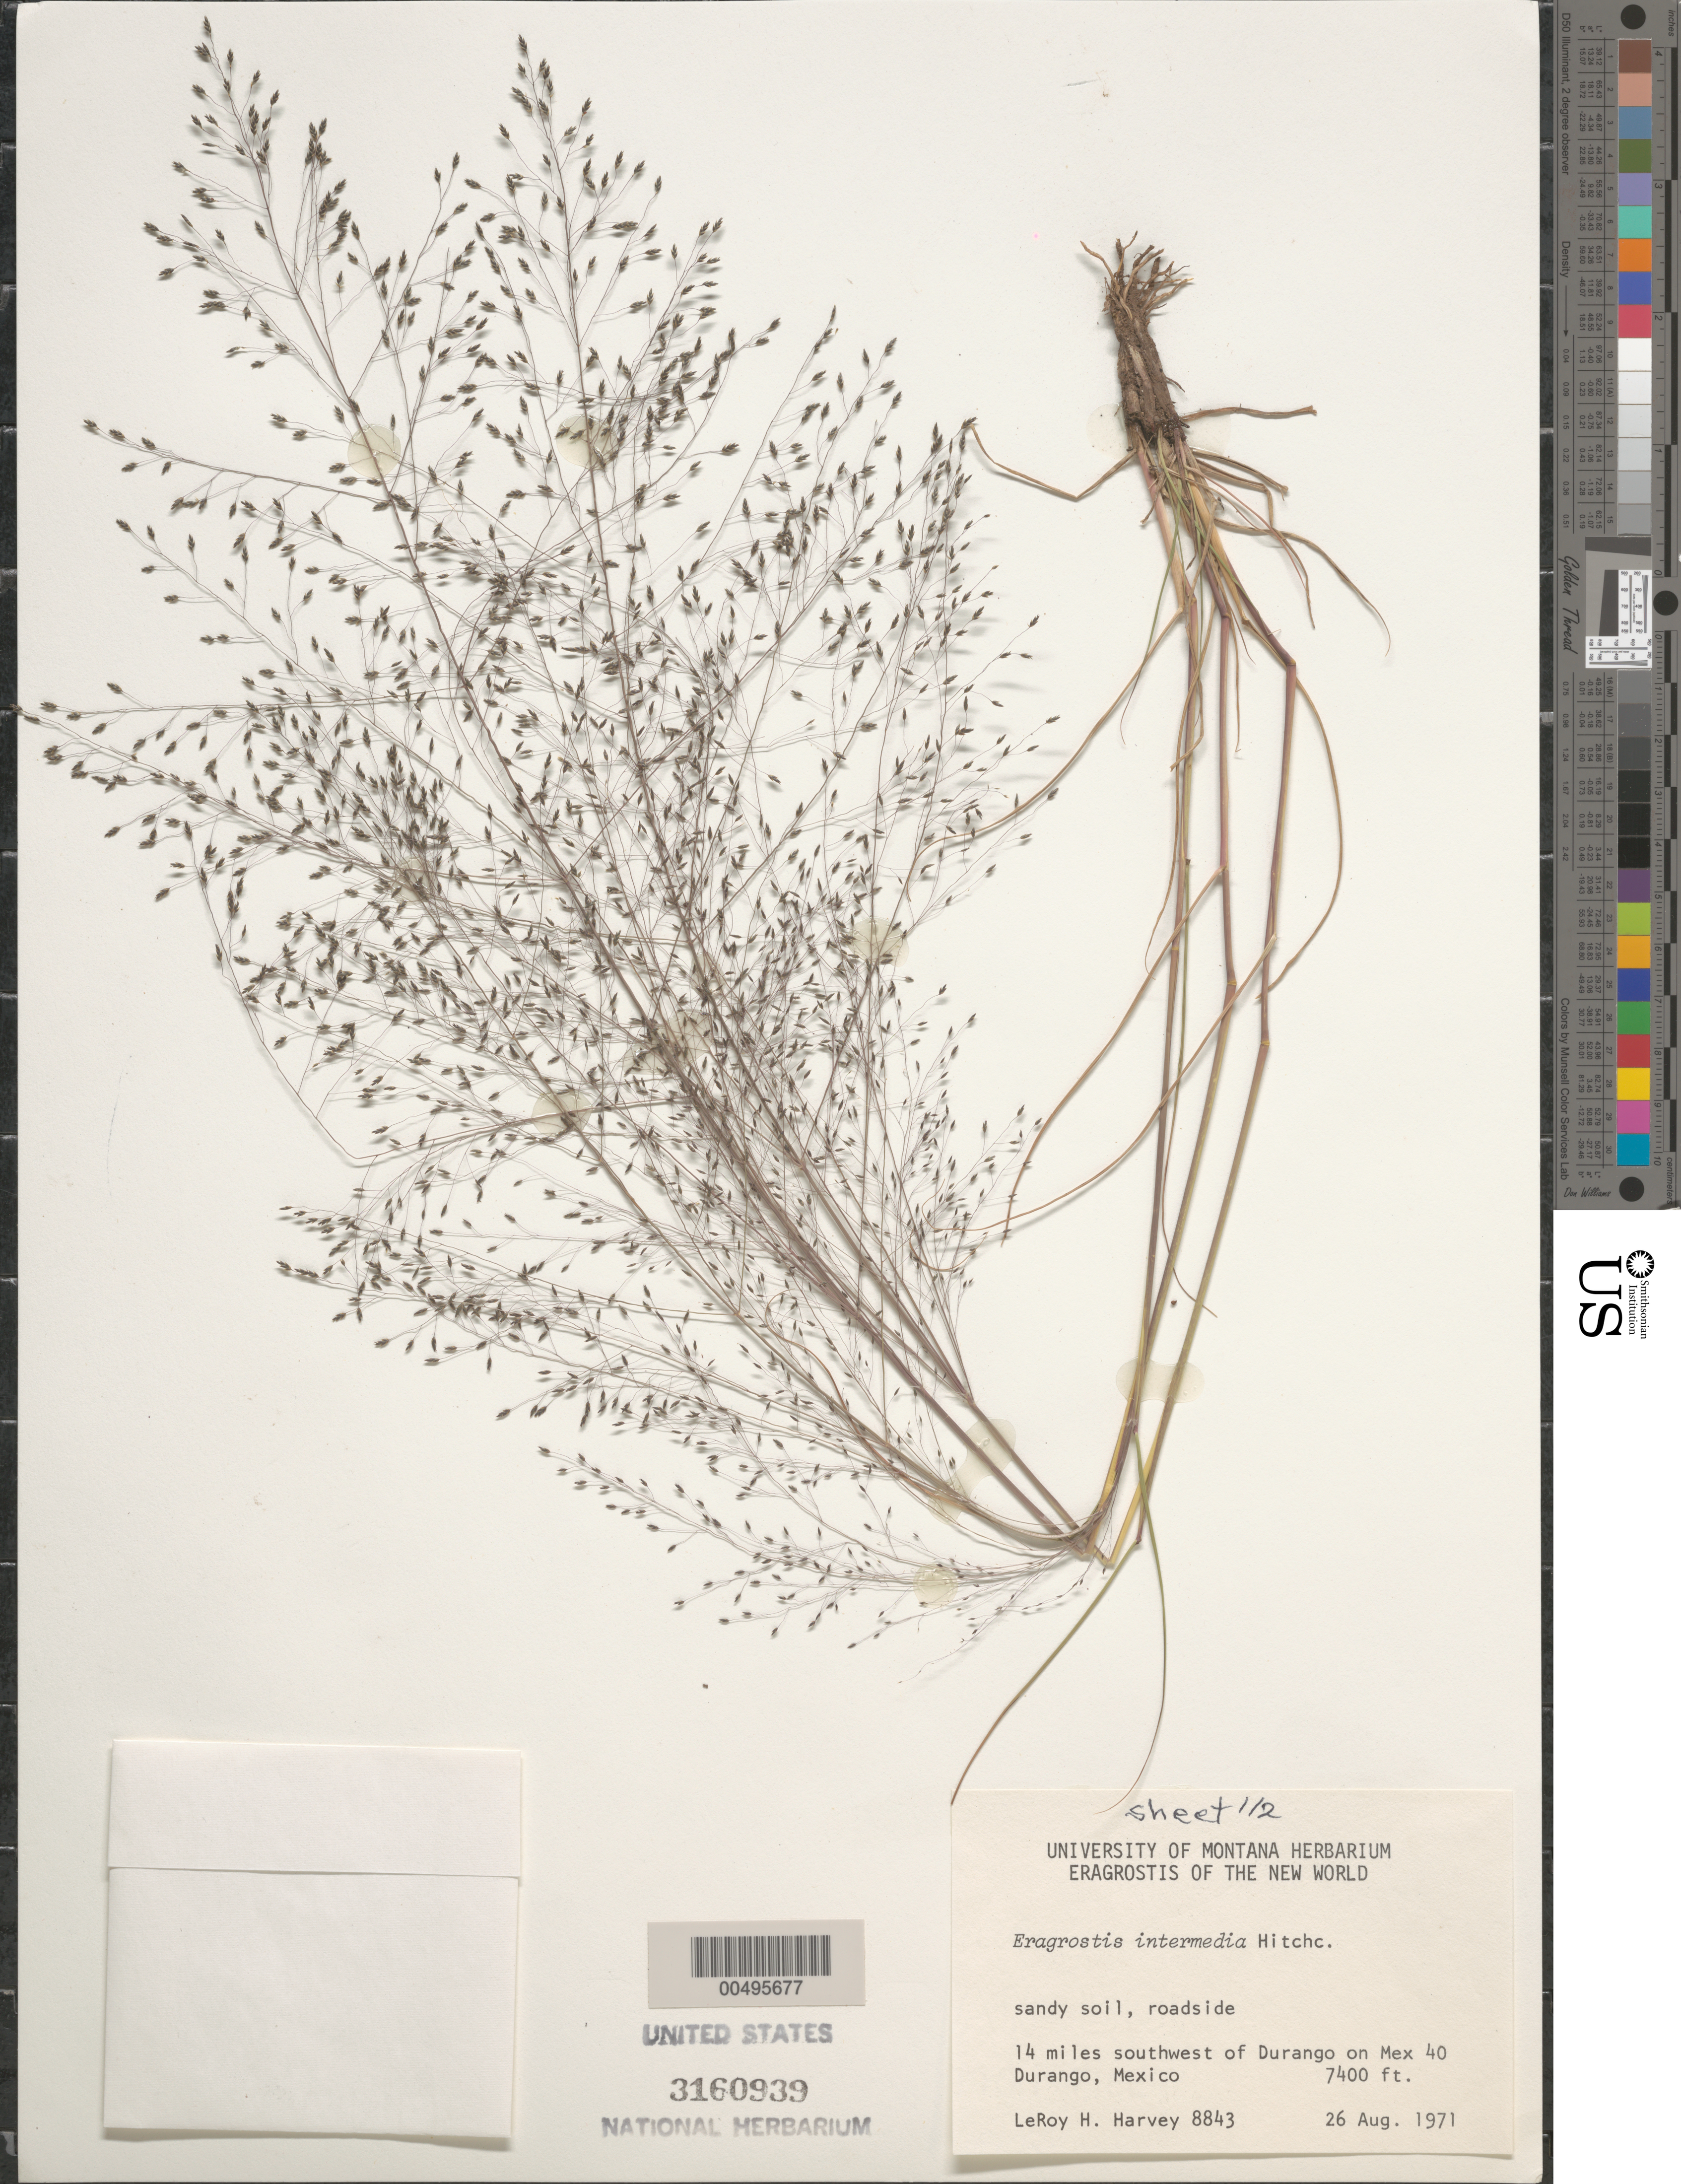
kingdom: Plantae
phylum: Tracheophyta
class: Liliopsida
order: Poales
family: Poaceae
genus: Eragrostis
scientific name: Eragrostis intermedia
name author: Hitchc.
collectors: L. H. Harvey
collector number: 8843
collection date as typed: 26 Aug 1971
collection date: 1971-08-26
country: Mexico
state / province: Durango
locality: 14 mi SW of Durango on Mex 40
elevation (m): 2256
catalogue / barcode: US 3160939